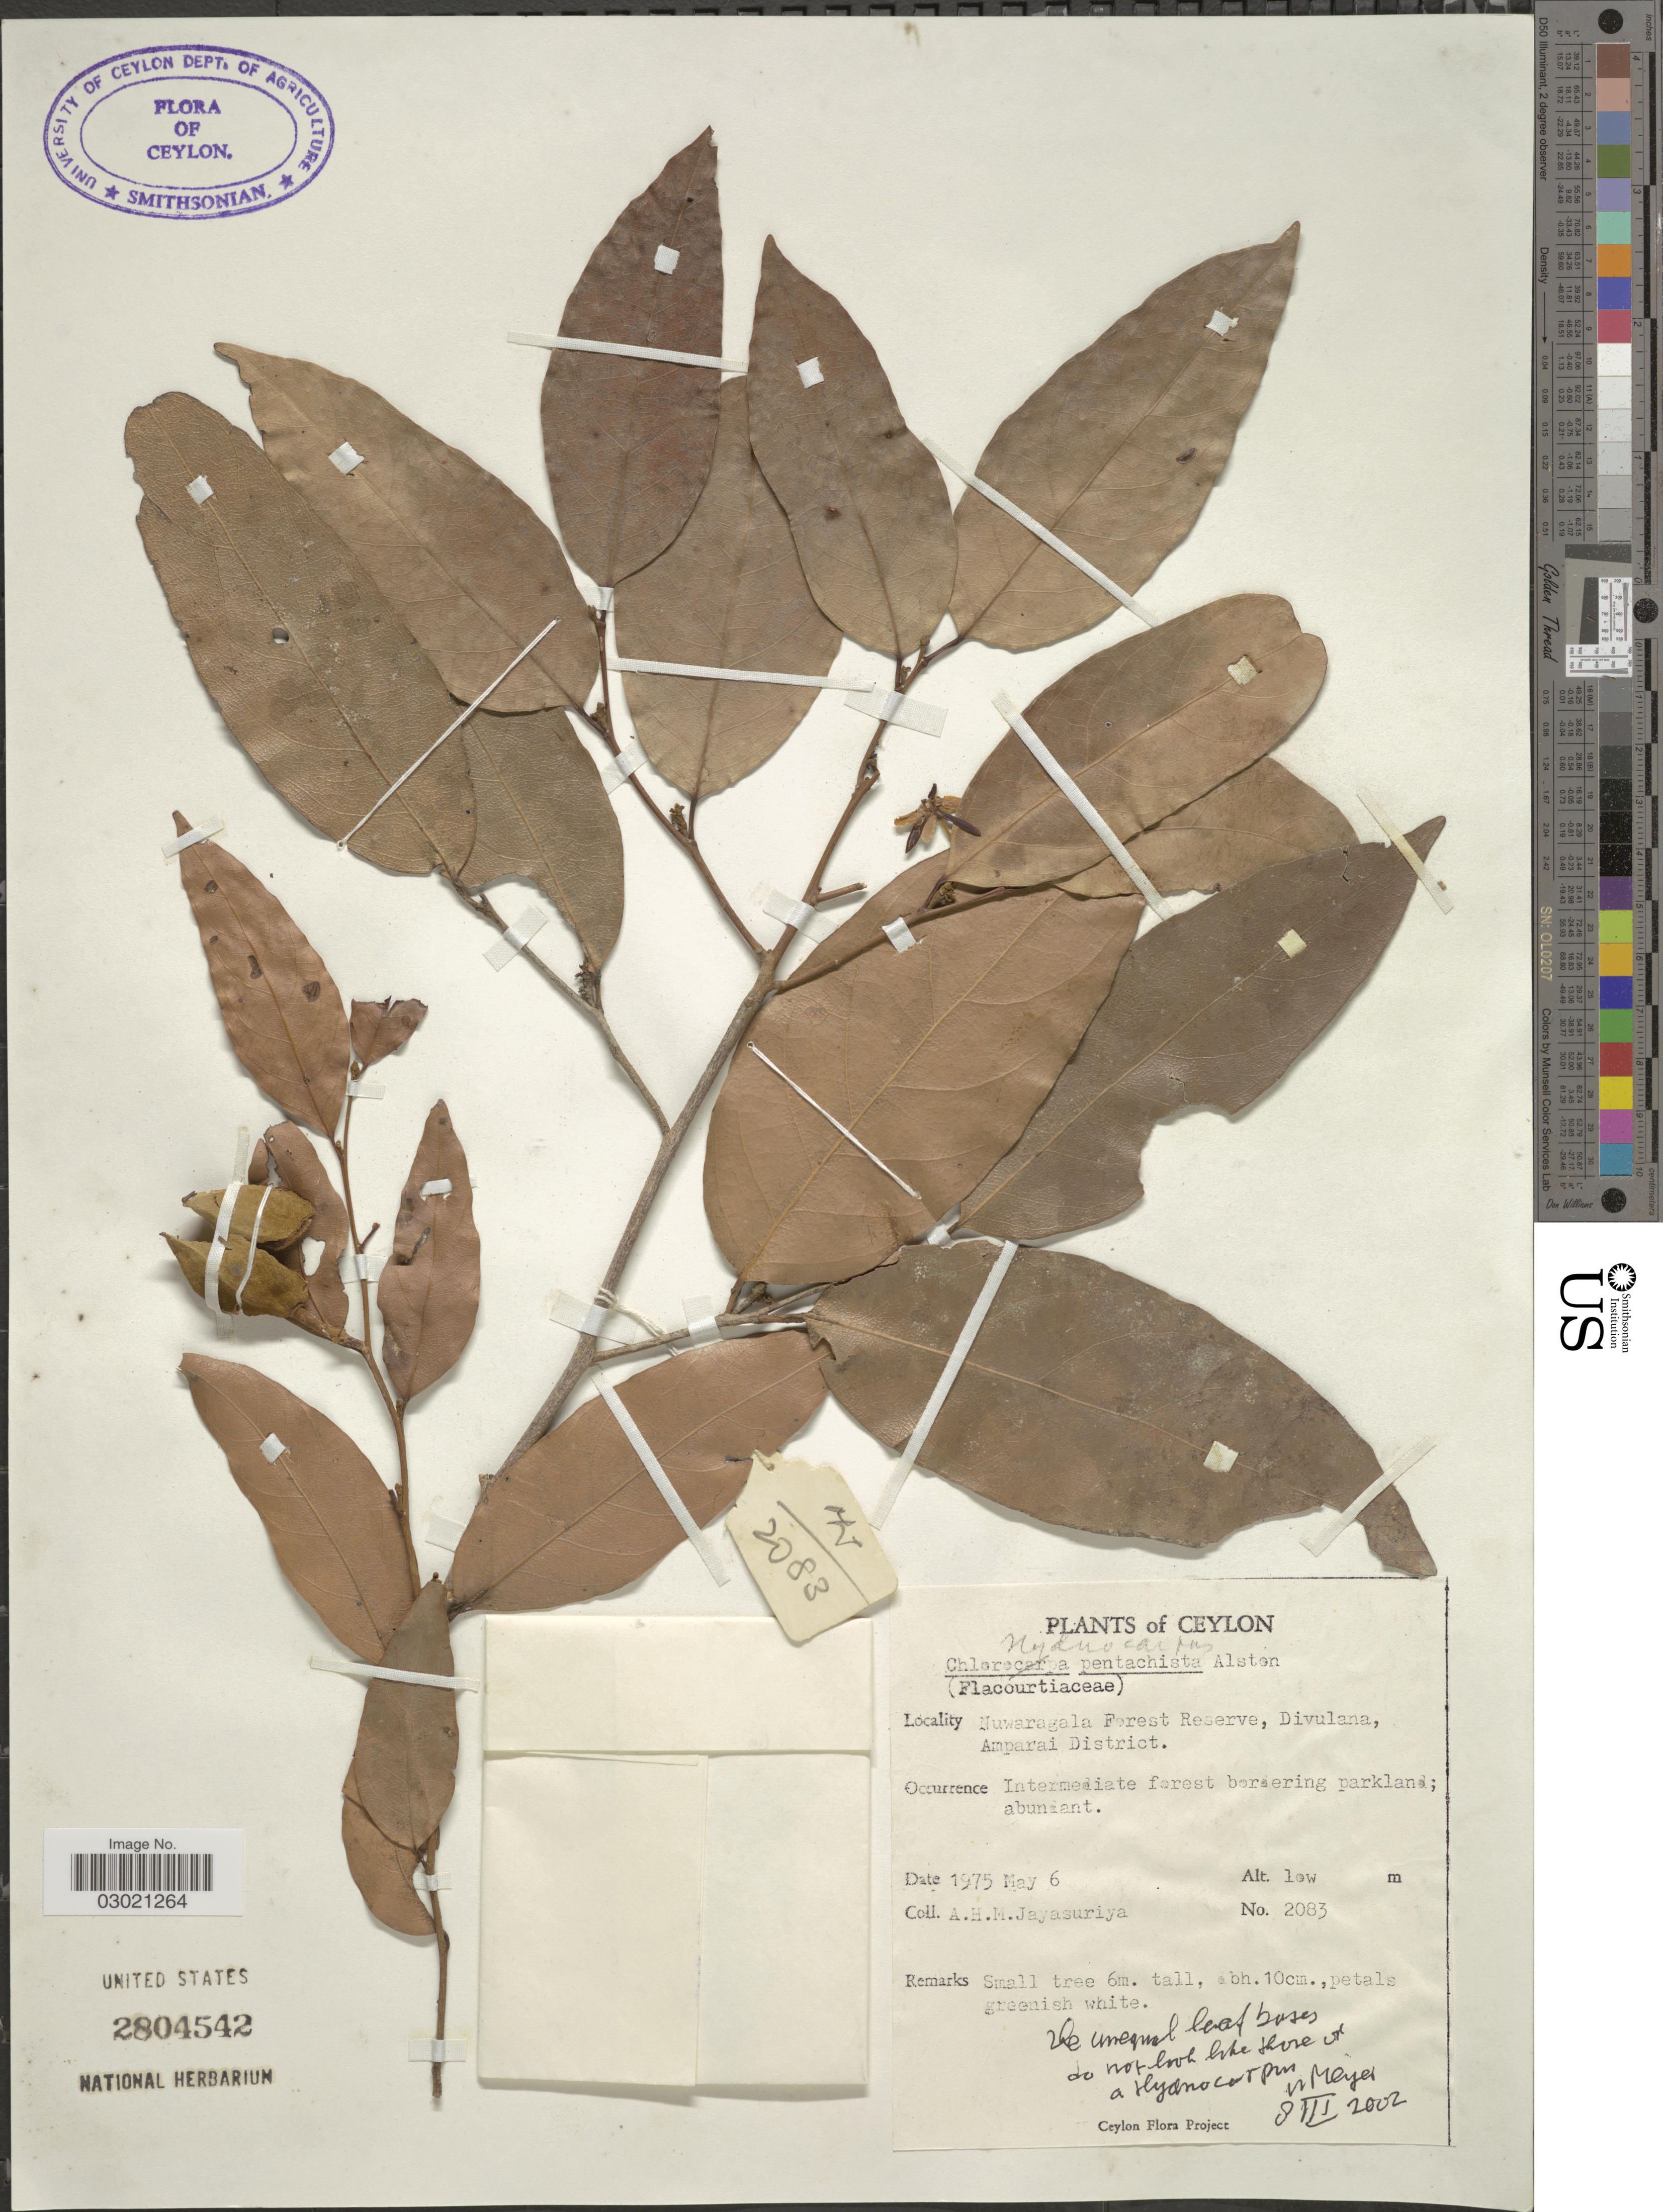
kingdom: Plantae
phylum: Tracheophyta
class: Magnoliopsida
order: Malpighiales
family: Achariaceae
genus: Hydnocarpus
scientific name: Hydnocarpus sp.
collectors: A. Jayasuriya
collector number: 2083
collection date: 1975-05-06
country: Sri Lanka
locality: Ceylon, Nuwaragala Forest Reserve, Divulana, Amparai District.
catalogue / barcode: US 2804542